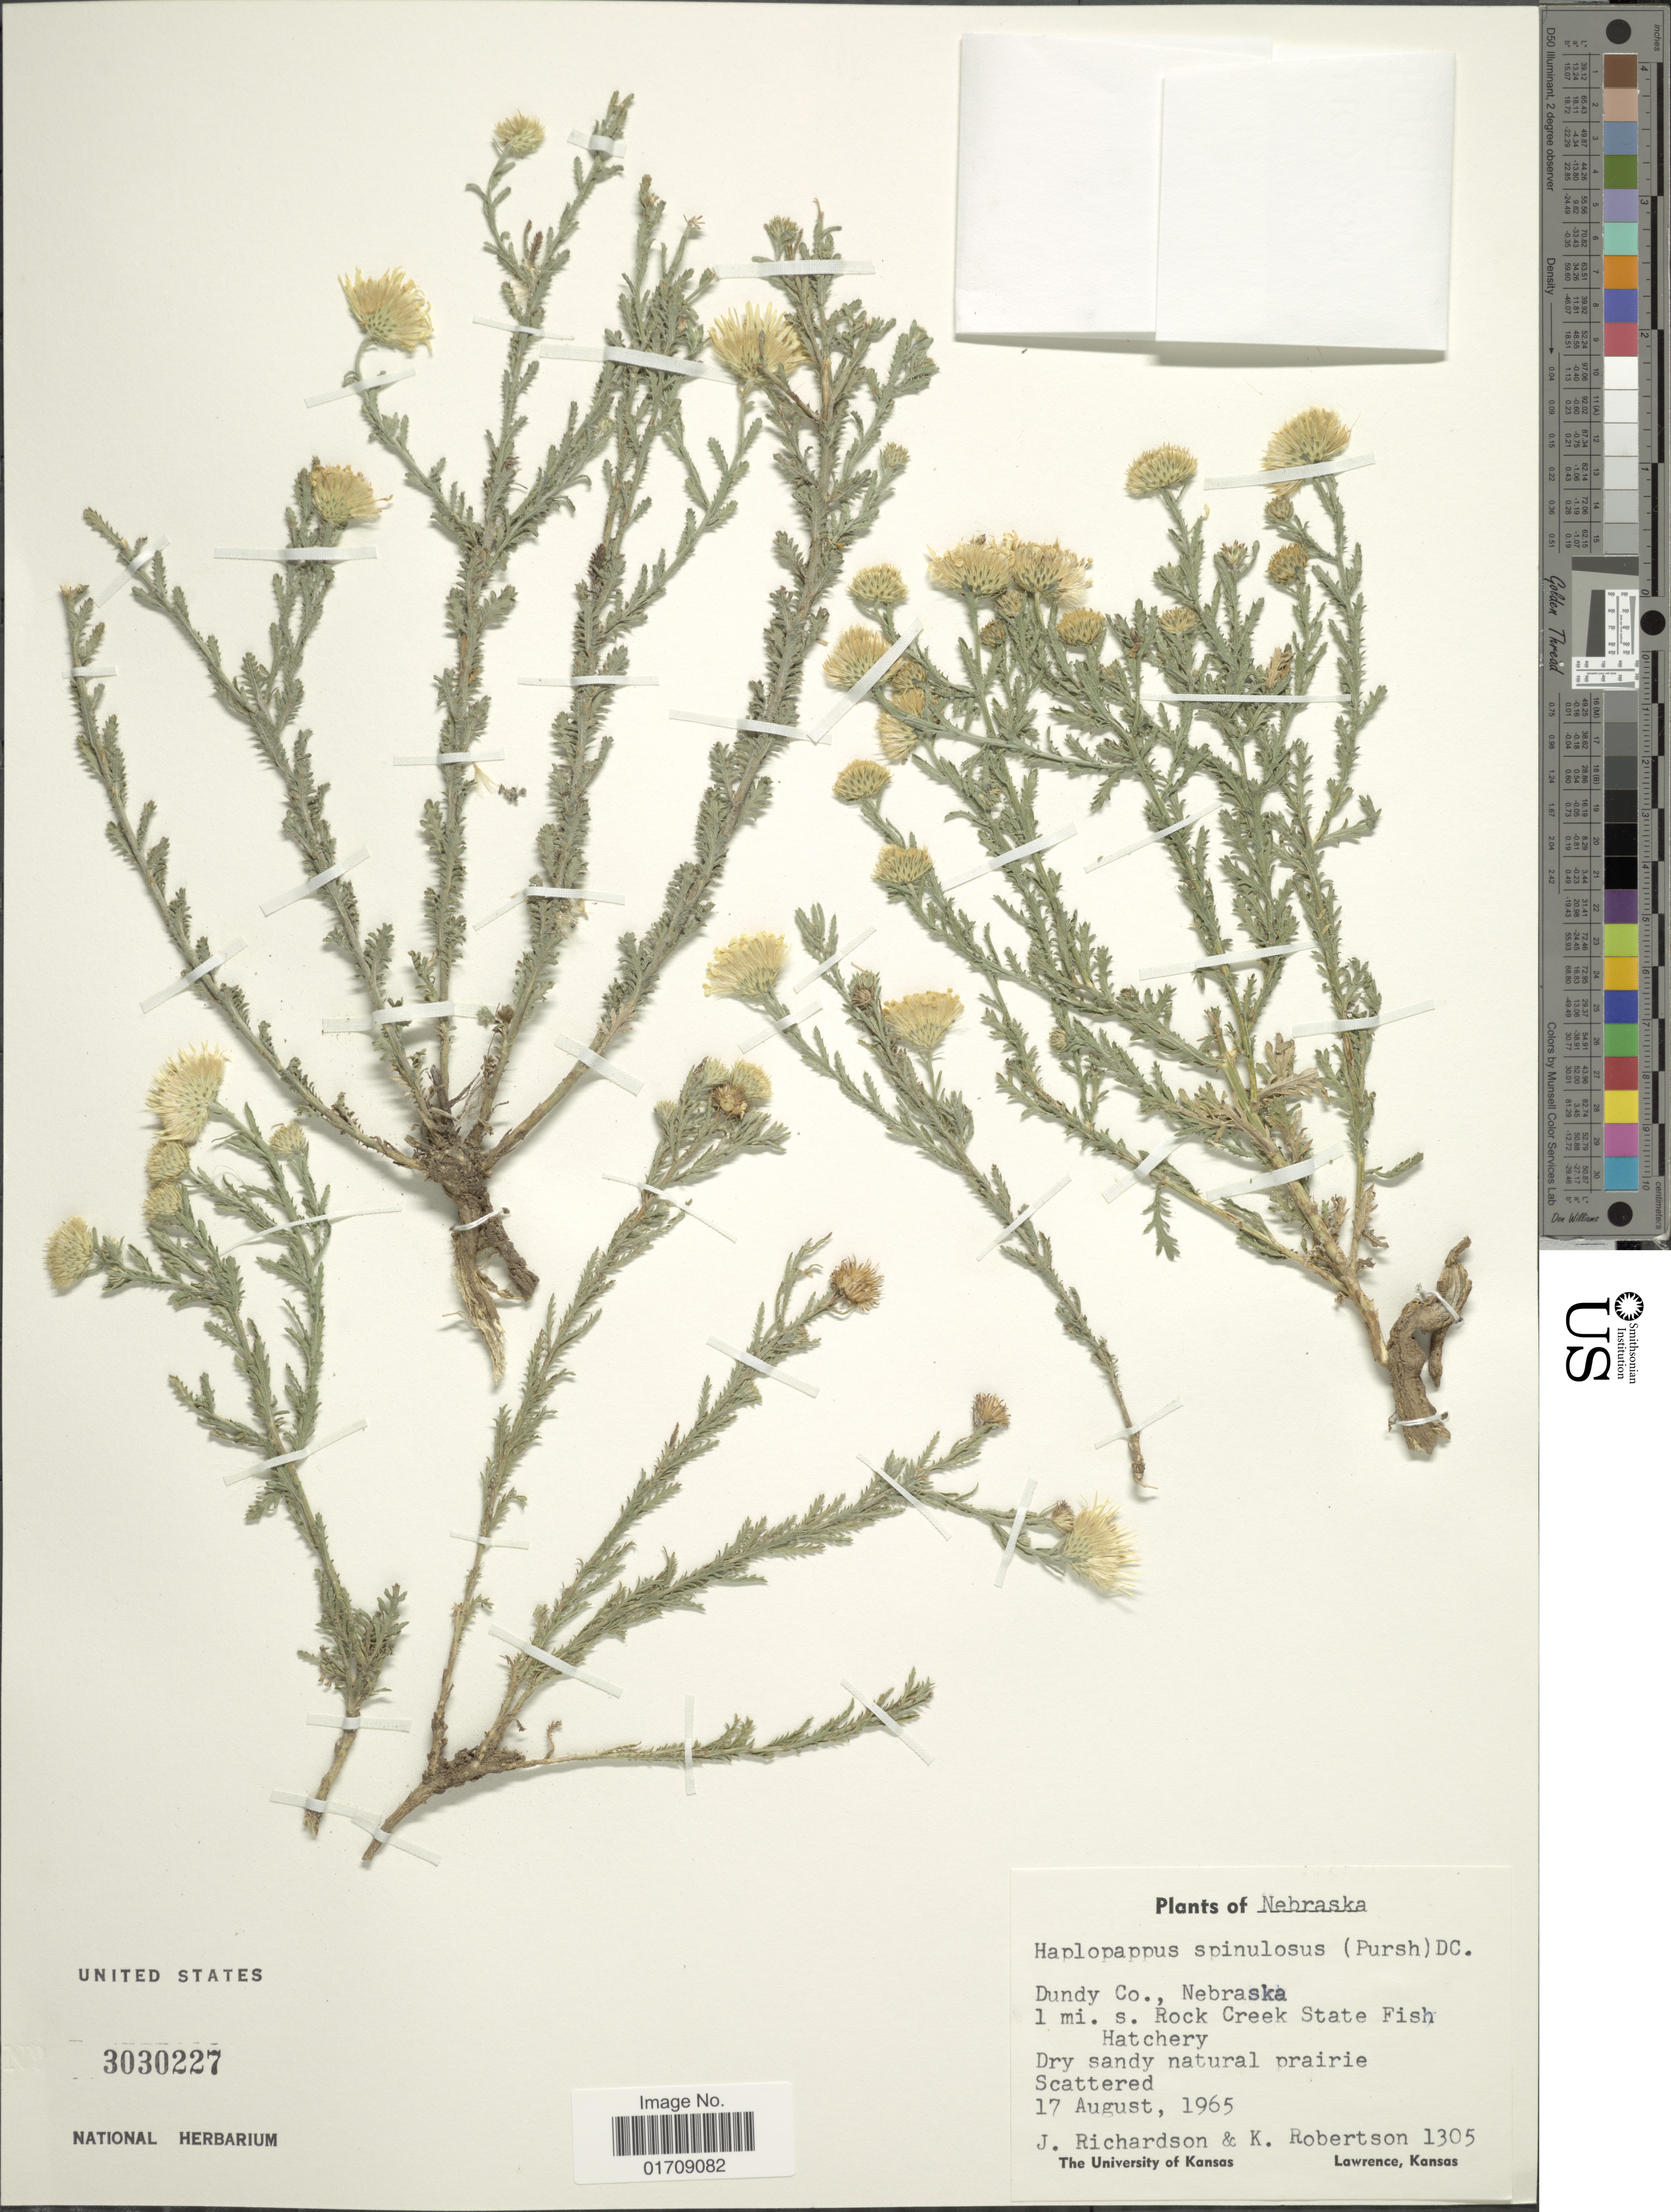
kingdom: Plantae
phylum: Tracheophyta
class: Magnoliopsida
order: Asterales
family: Asteraceae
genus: Machaeranthera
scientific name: Machaeranthera pinnata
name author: (Nutt.) Shinners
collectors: J. Richardson & K. Robertson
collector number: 1305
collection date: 1965-08-17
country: United States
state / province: Nebraska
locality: Dundy Co., 1 mi. s. Rock Creek State Fish Hatchery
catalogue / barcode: US 3030227